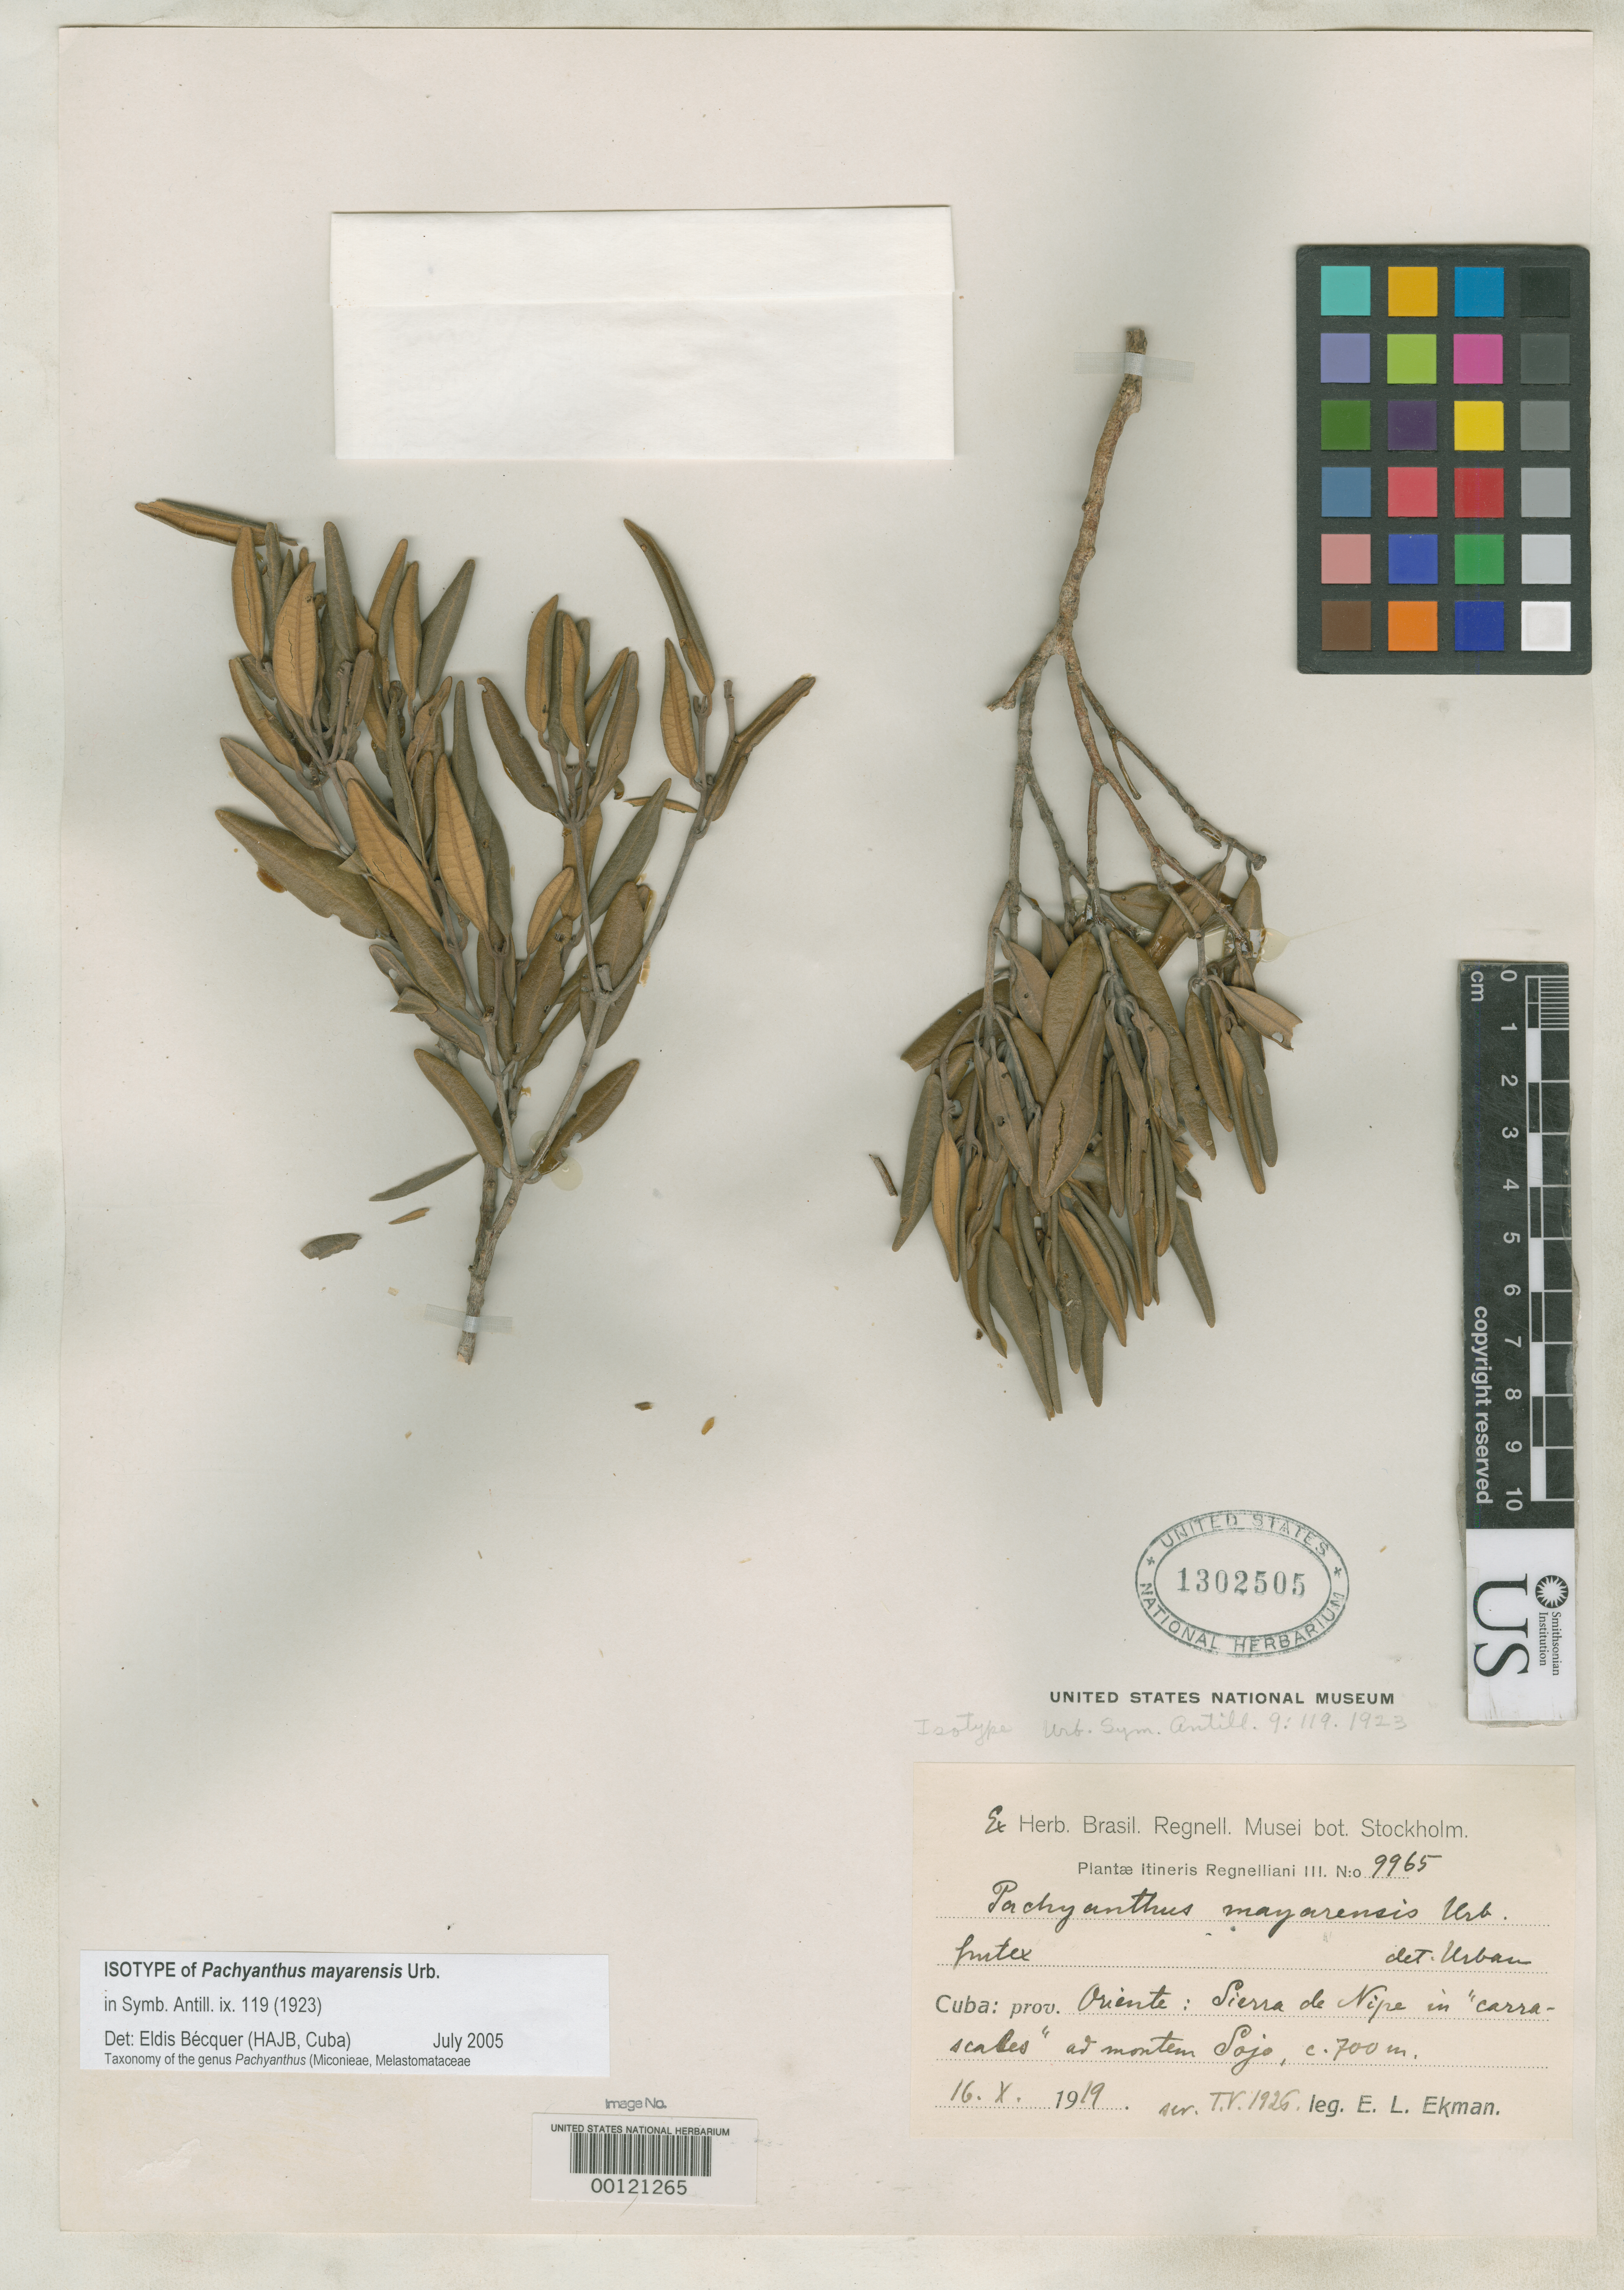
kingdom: Plantae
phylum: Tracheophyta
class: Magnoliopsida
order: Myrtales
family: Melastomataceae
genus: Pachyanthus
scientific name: Pachyanthus mayarensis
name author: Urb.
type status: Isotype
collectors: E. L. Ekman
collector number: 9965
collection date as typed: Oct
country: Cuba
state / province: Oriente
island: Greater Antilles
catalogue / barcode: US 1302505